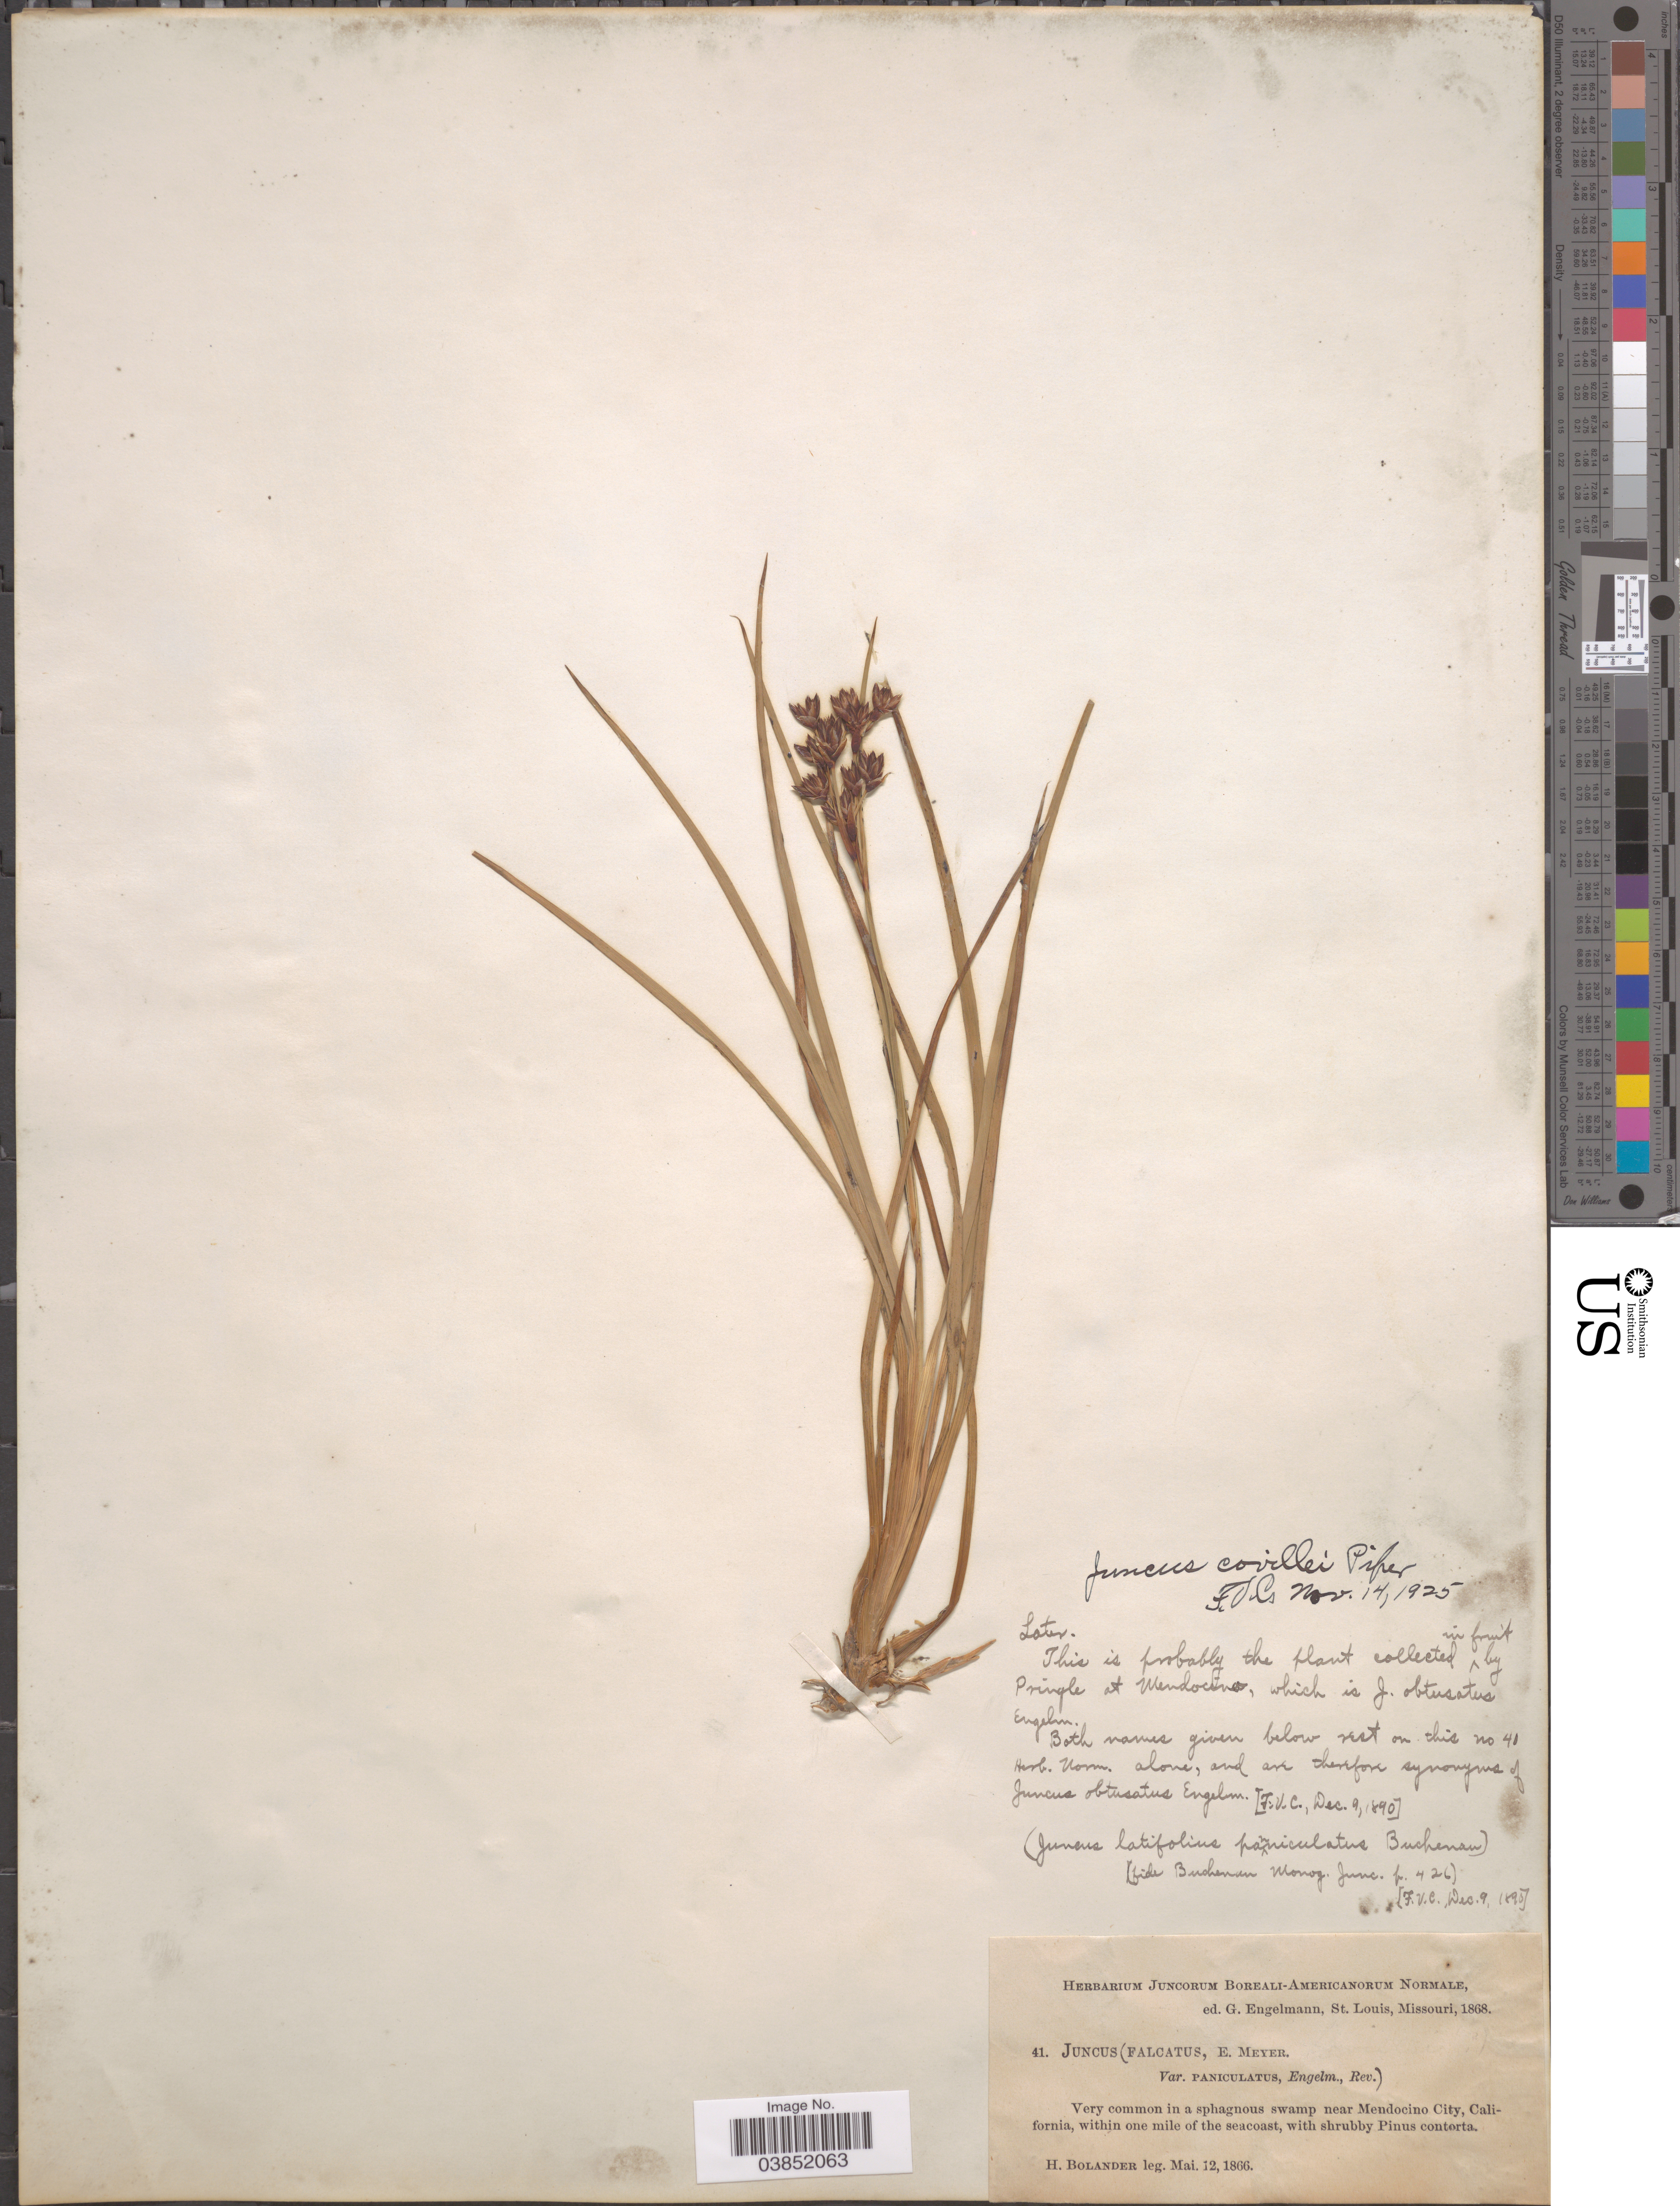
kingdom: Plantae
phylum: Tracheophyta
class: Liliopsida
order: Poales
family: Juncaceae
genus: Juncus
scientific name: Juncus covillei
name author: Piper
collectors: H. Bolander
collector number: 41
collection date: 1866-05-12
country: United States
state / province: California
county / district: Mendocino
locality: Near Mendocino City, within one mile of the seacoast.